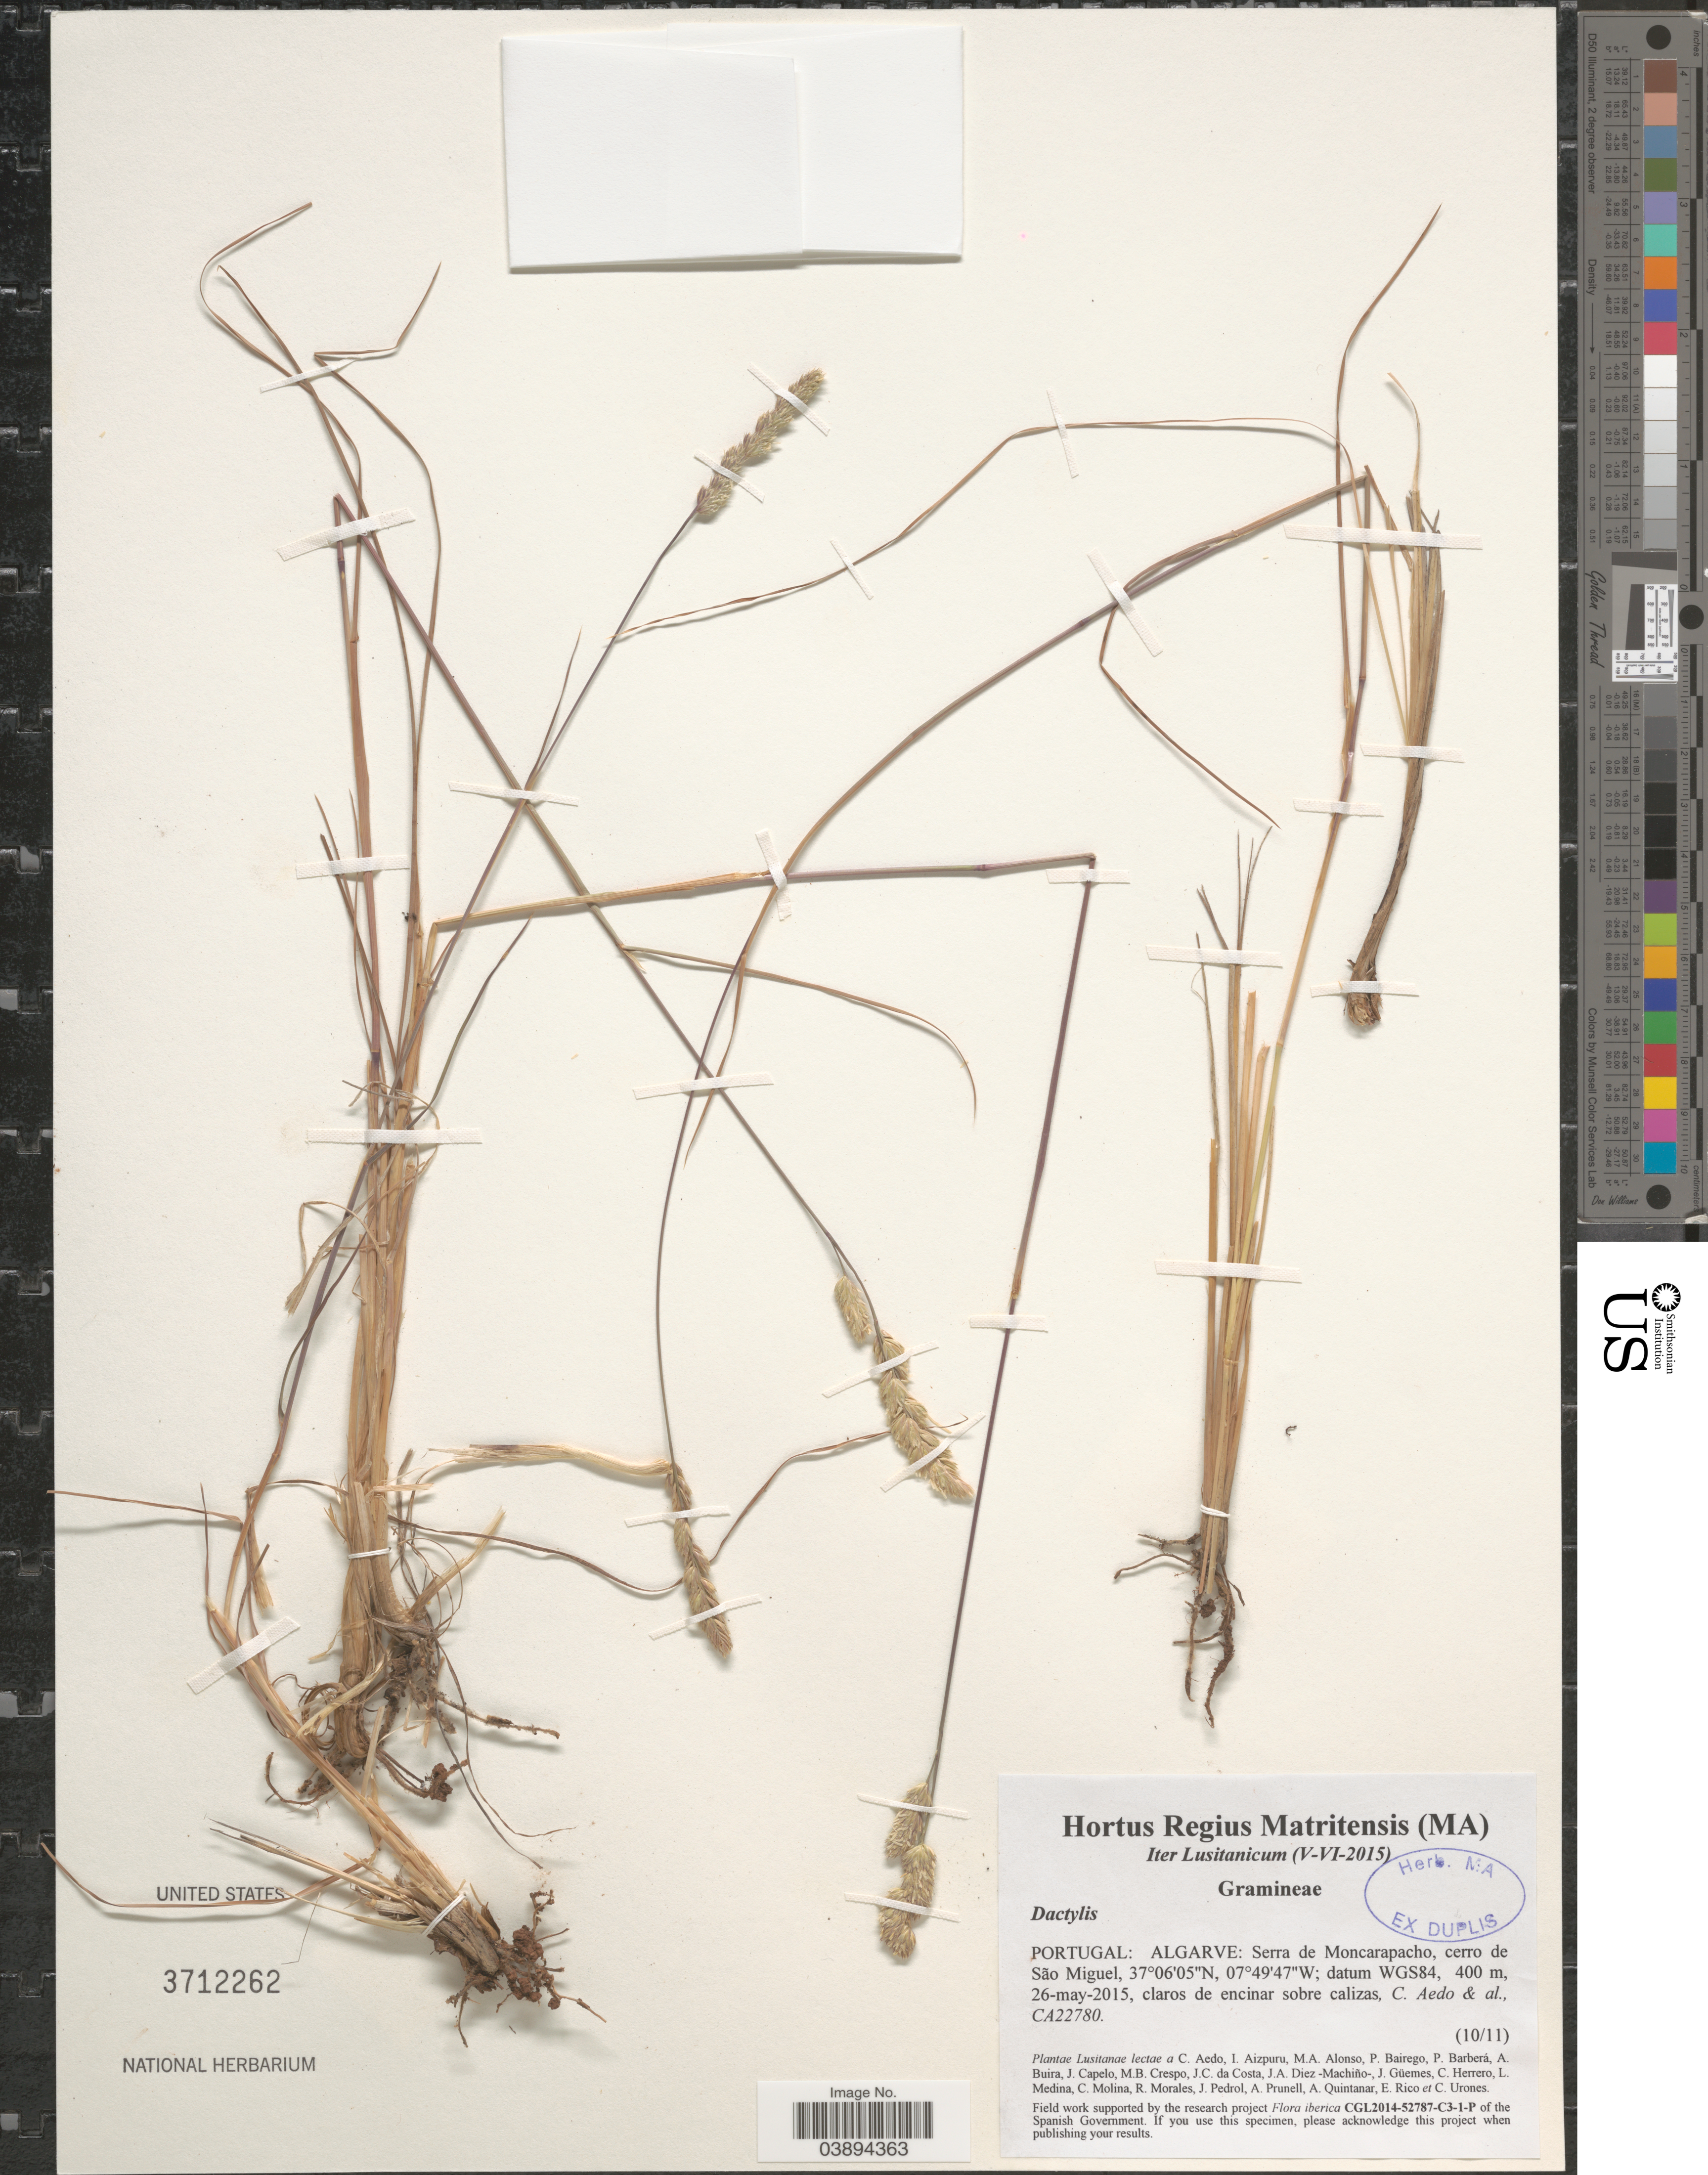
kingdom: Plantae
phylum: Tracheophyta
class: Liliopsida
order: Poales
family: Poaceae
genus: Dactylis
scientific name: Dactylis sp.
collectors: C. Aedo, I. Aizpuru, M. Alonso, P. Bairego & et al.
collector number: CA22780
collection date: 2015-05-26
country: Portugal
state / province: Azores (Aut. Reg.)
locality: Iter Lusitanicum. Algarve: Serra de Moncarapacho, cerro de São Miguel, datum WGS84.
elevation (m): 400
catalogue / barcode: US 3712262